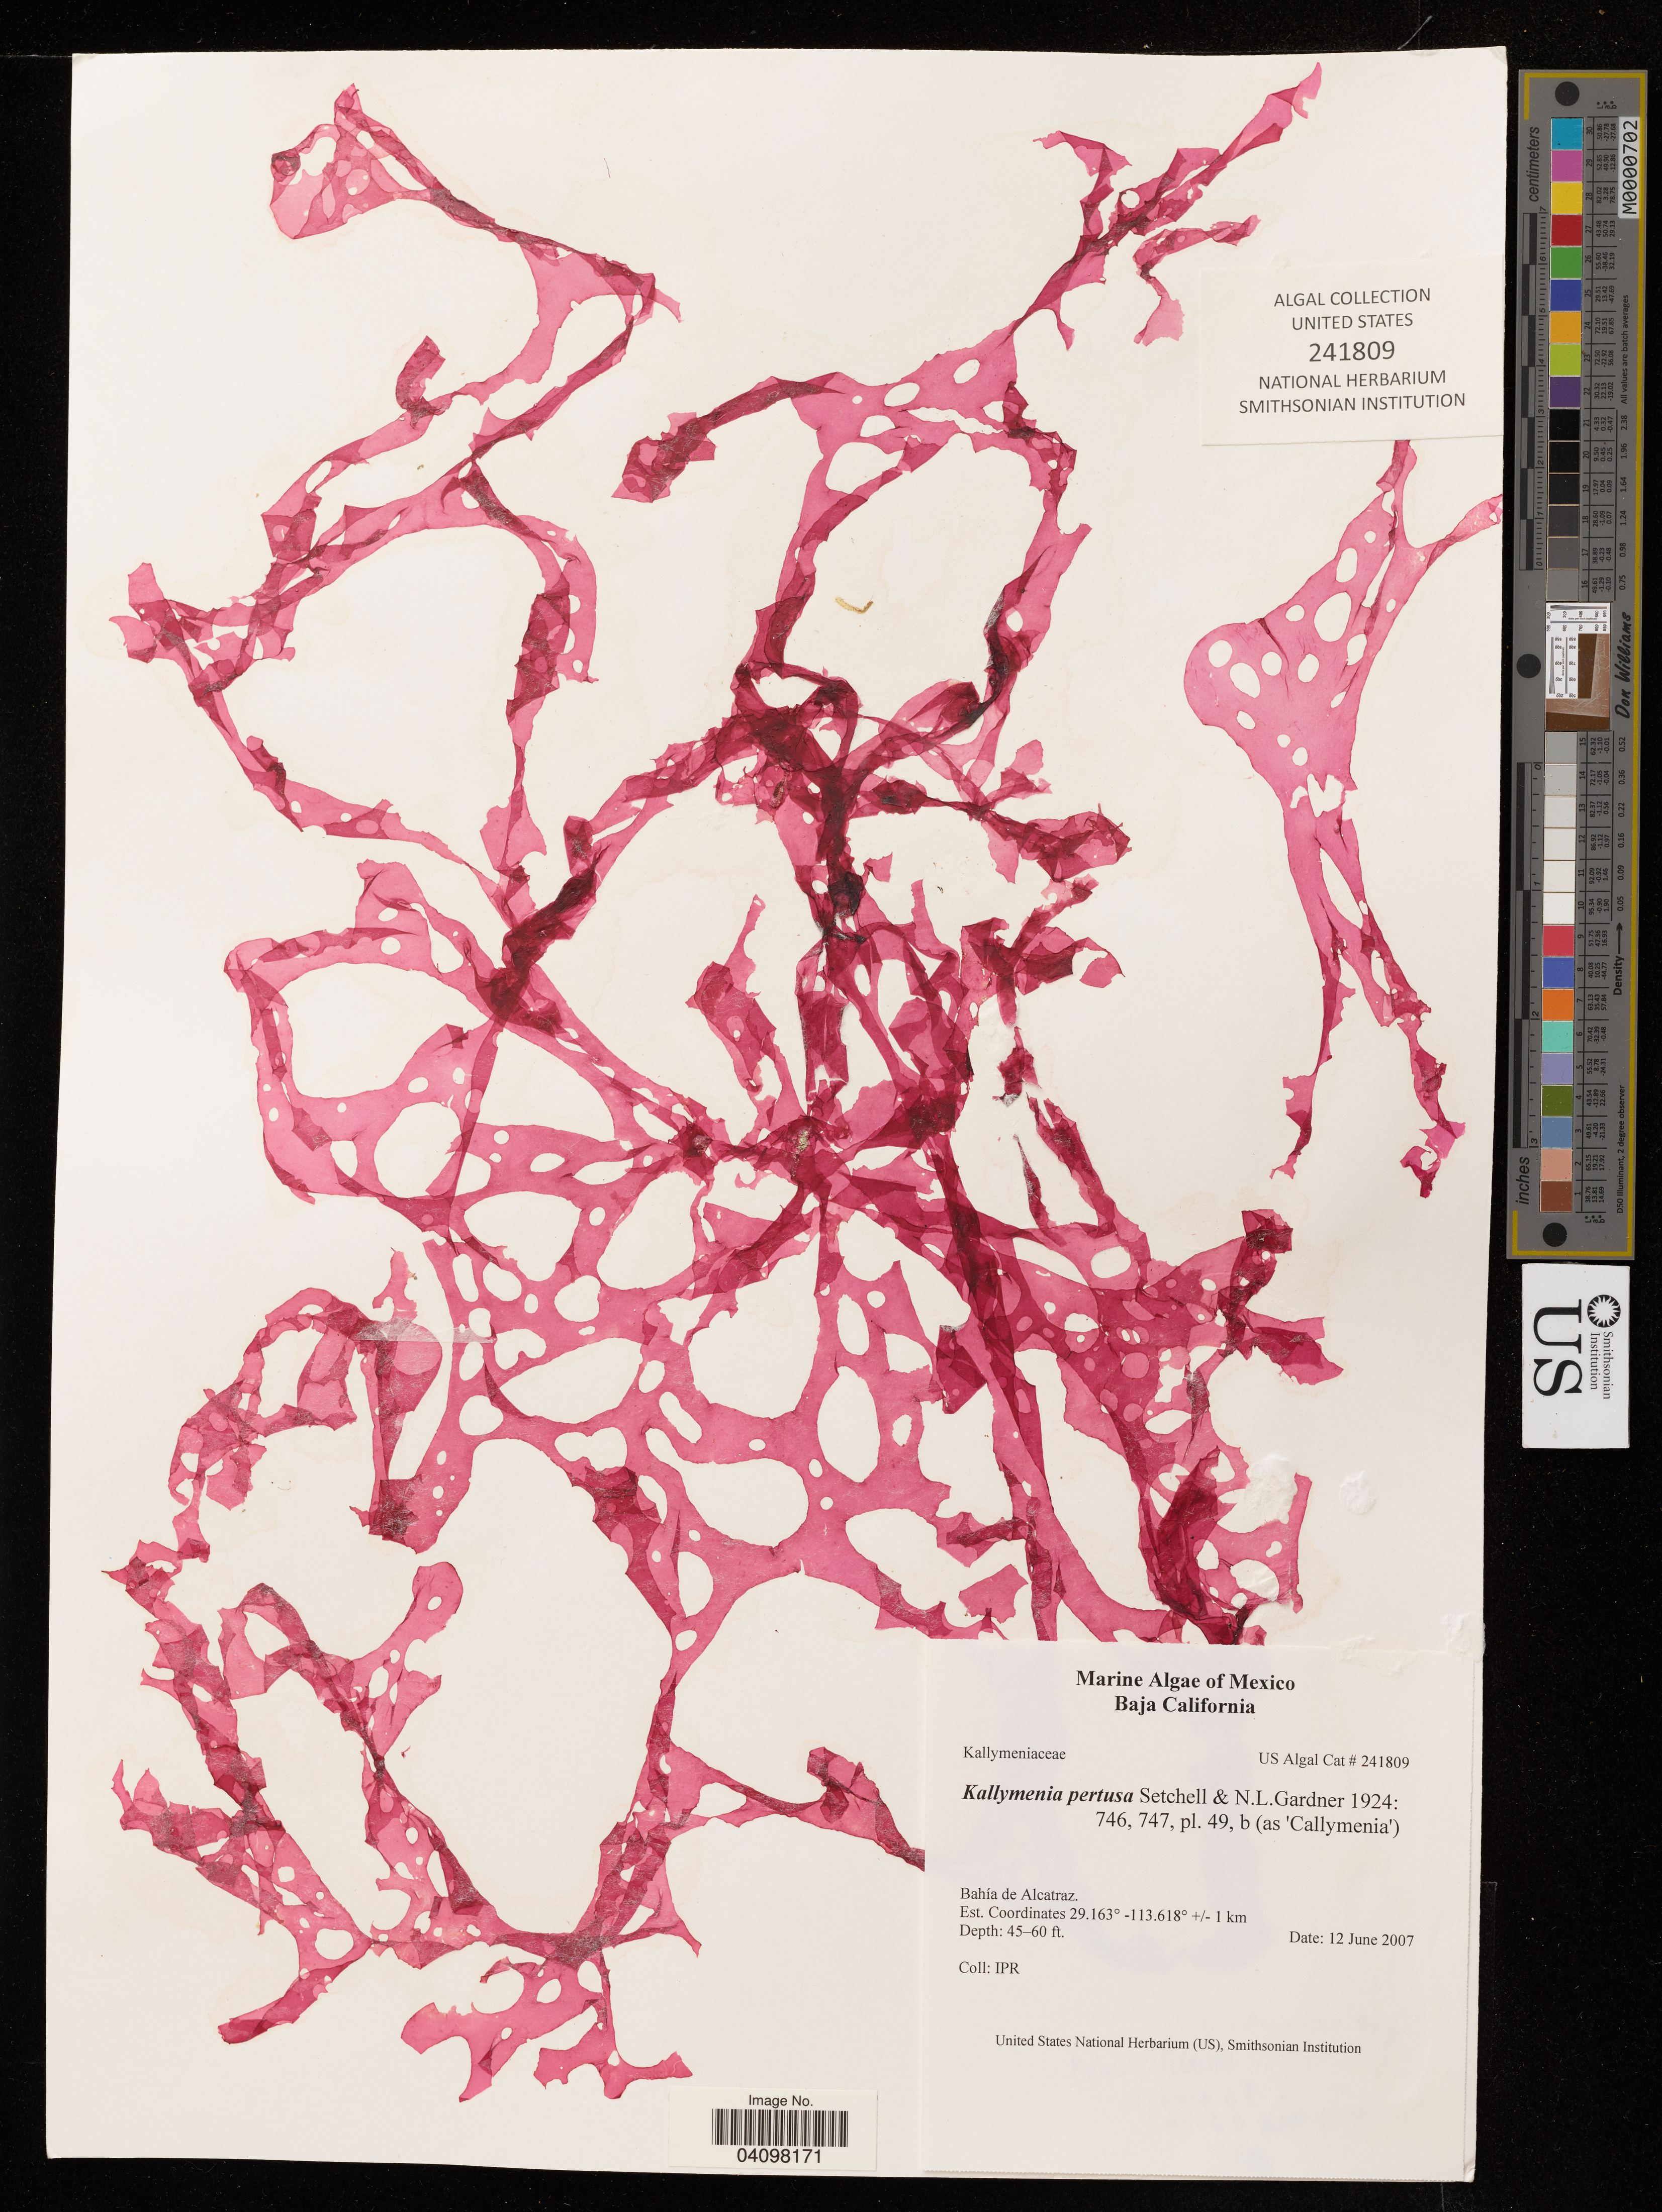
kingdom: Plantae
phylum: Rhodophyta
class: Florideophyceae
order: Gigartinales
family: Kallymeniaceae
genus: Kallymenia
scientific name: Kallymenia pertusa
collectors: I.P.R.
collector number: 241809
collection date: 2007-06-12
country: Mexico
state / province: Baja California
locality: Bahía de Alcatraz. +/- 1 km.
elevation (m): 14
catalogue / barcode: US 241809